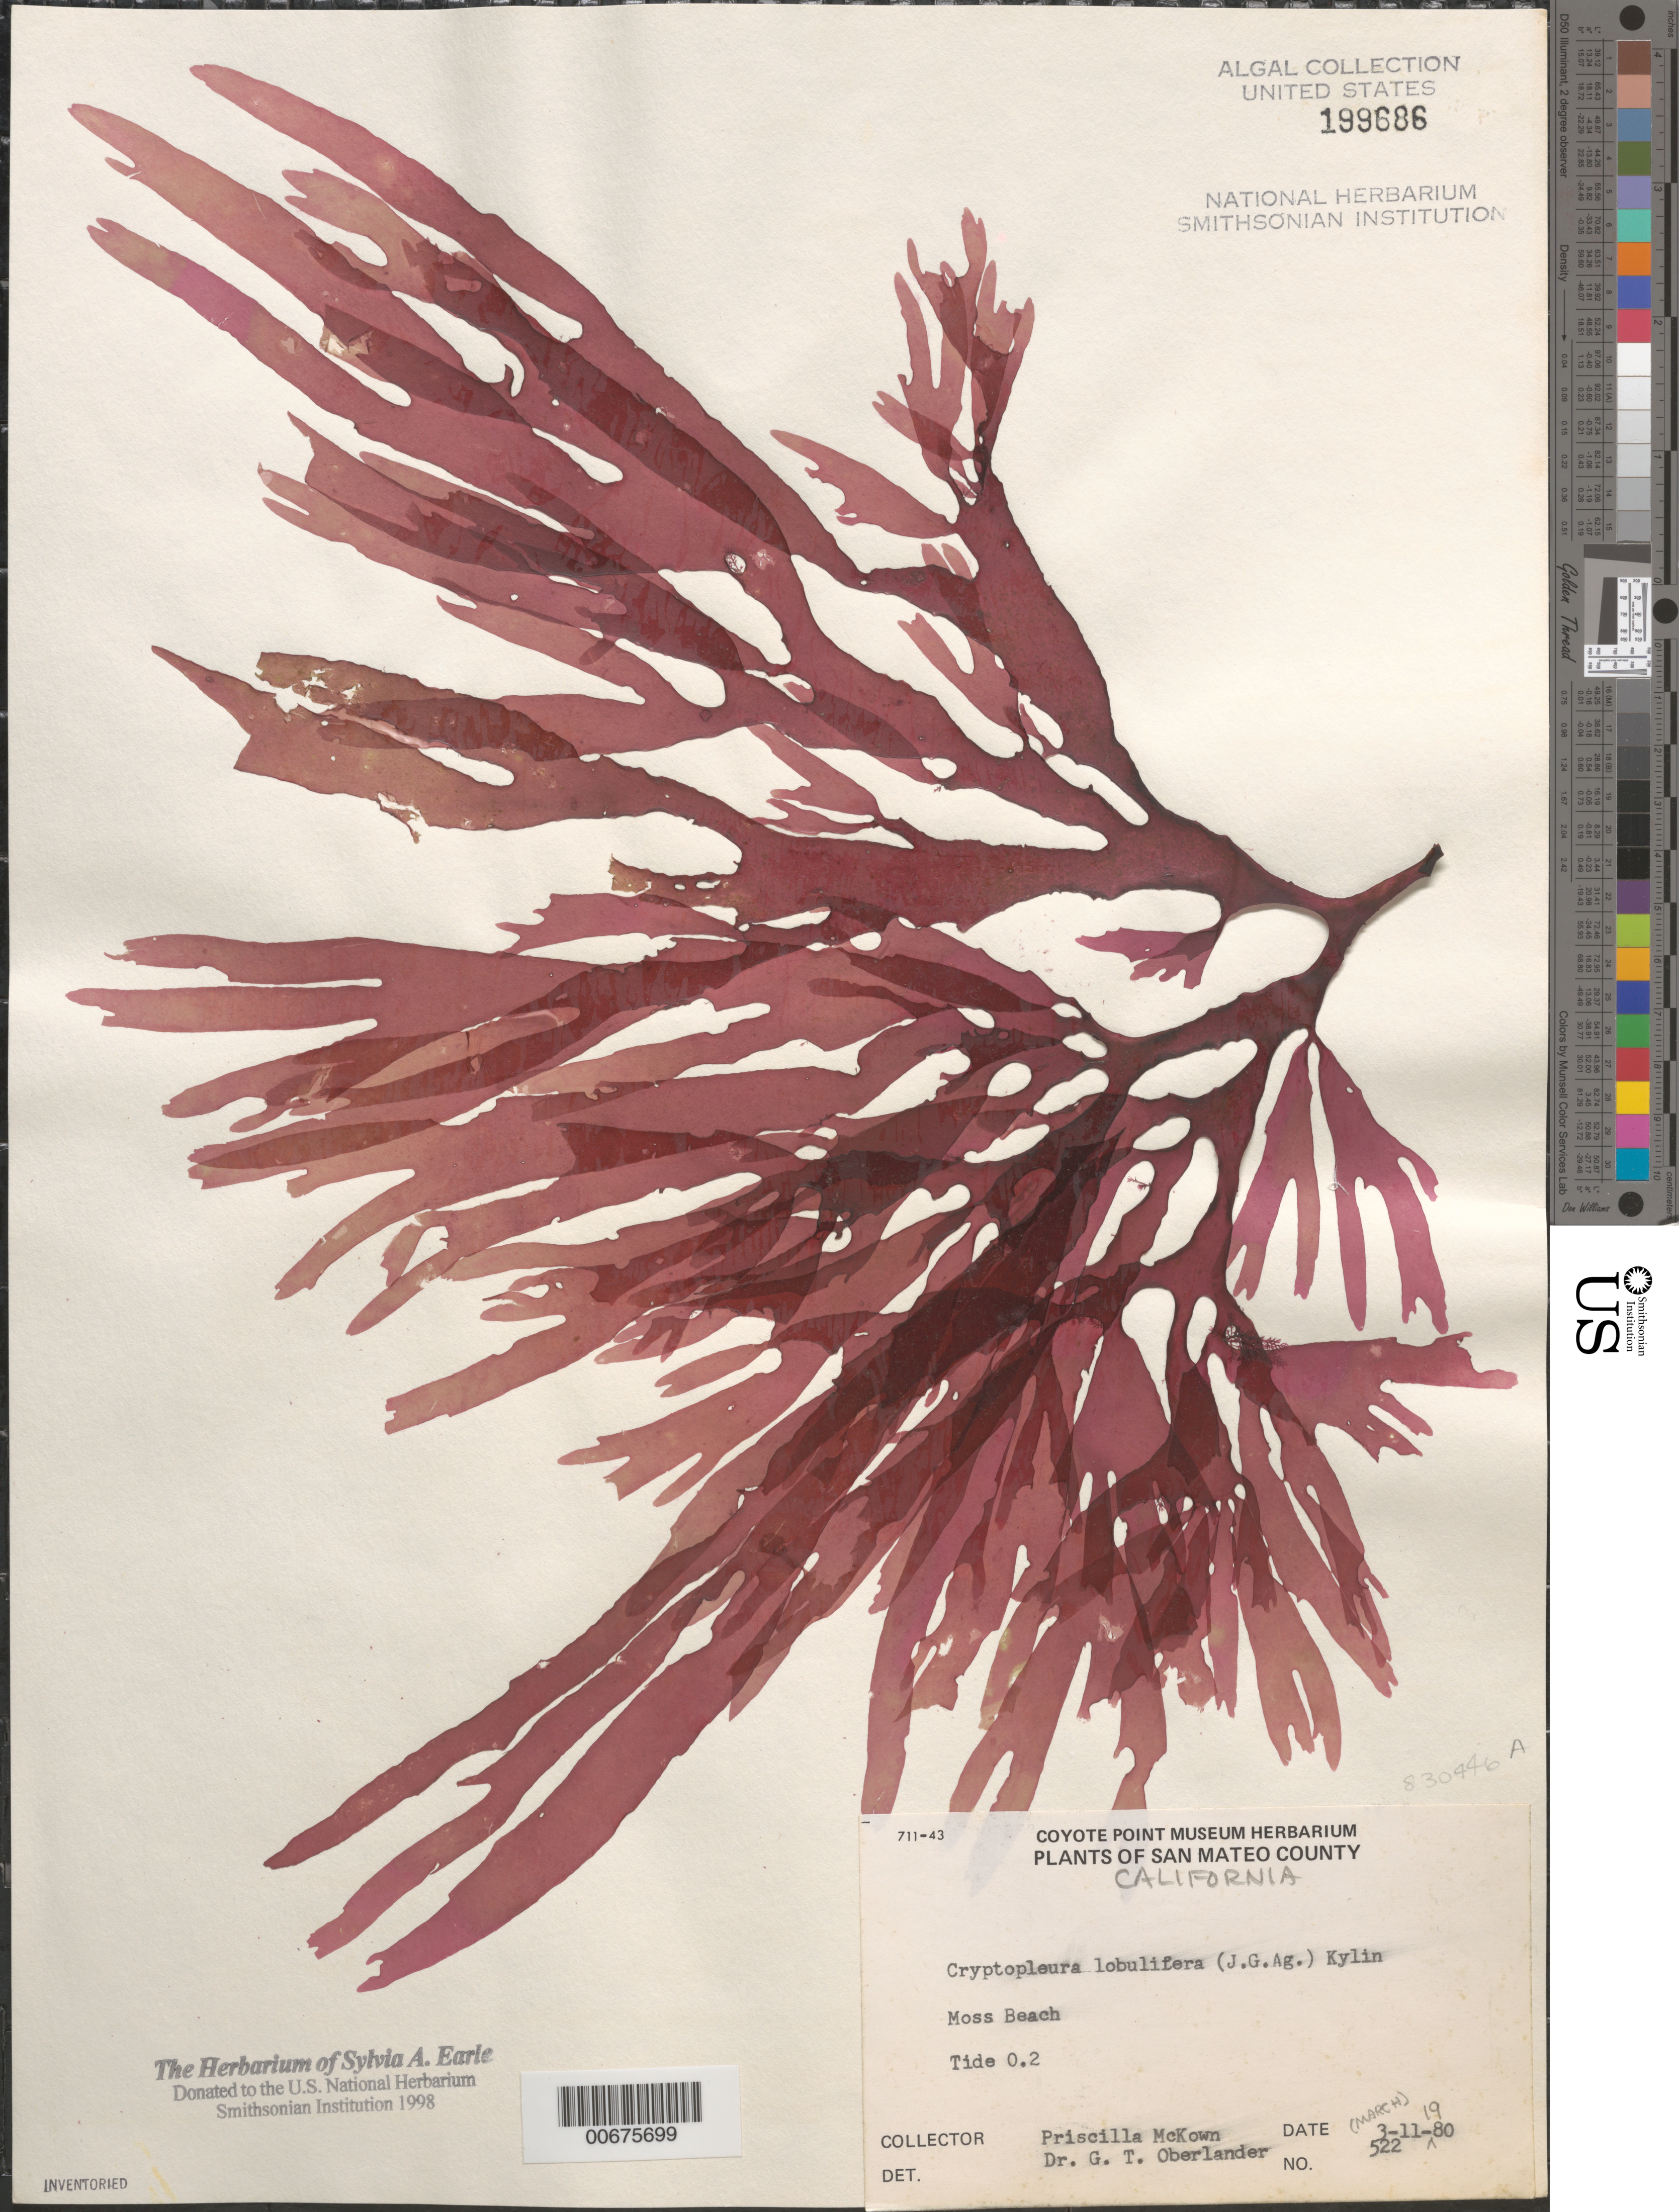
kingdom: Plantae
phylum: Rhodophyta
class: Florideophyceae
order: Ceramiales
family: Delesseriaceae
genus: Cryptopleura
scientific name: Cryptopleura lobulifera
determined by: Oberlander, G. T.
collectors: P. McKown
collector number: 522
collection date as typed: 11 Mar 1980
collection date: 1980-03-11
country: United States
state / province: California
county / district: San Mateo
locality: Moss Beach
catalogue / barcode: US 199686